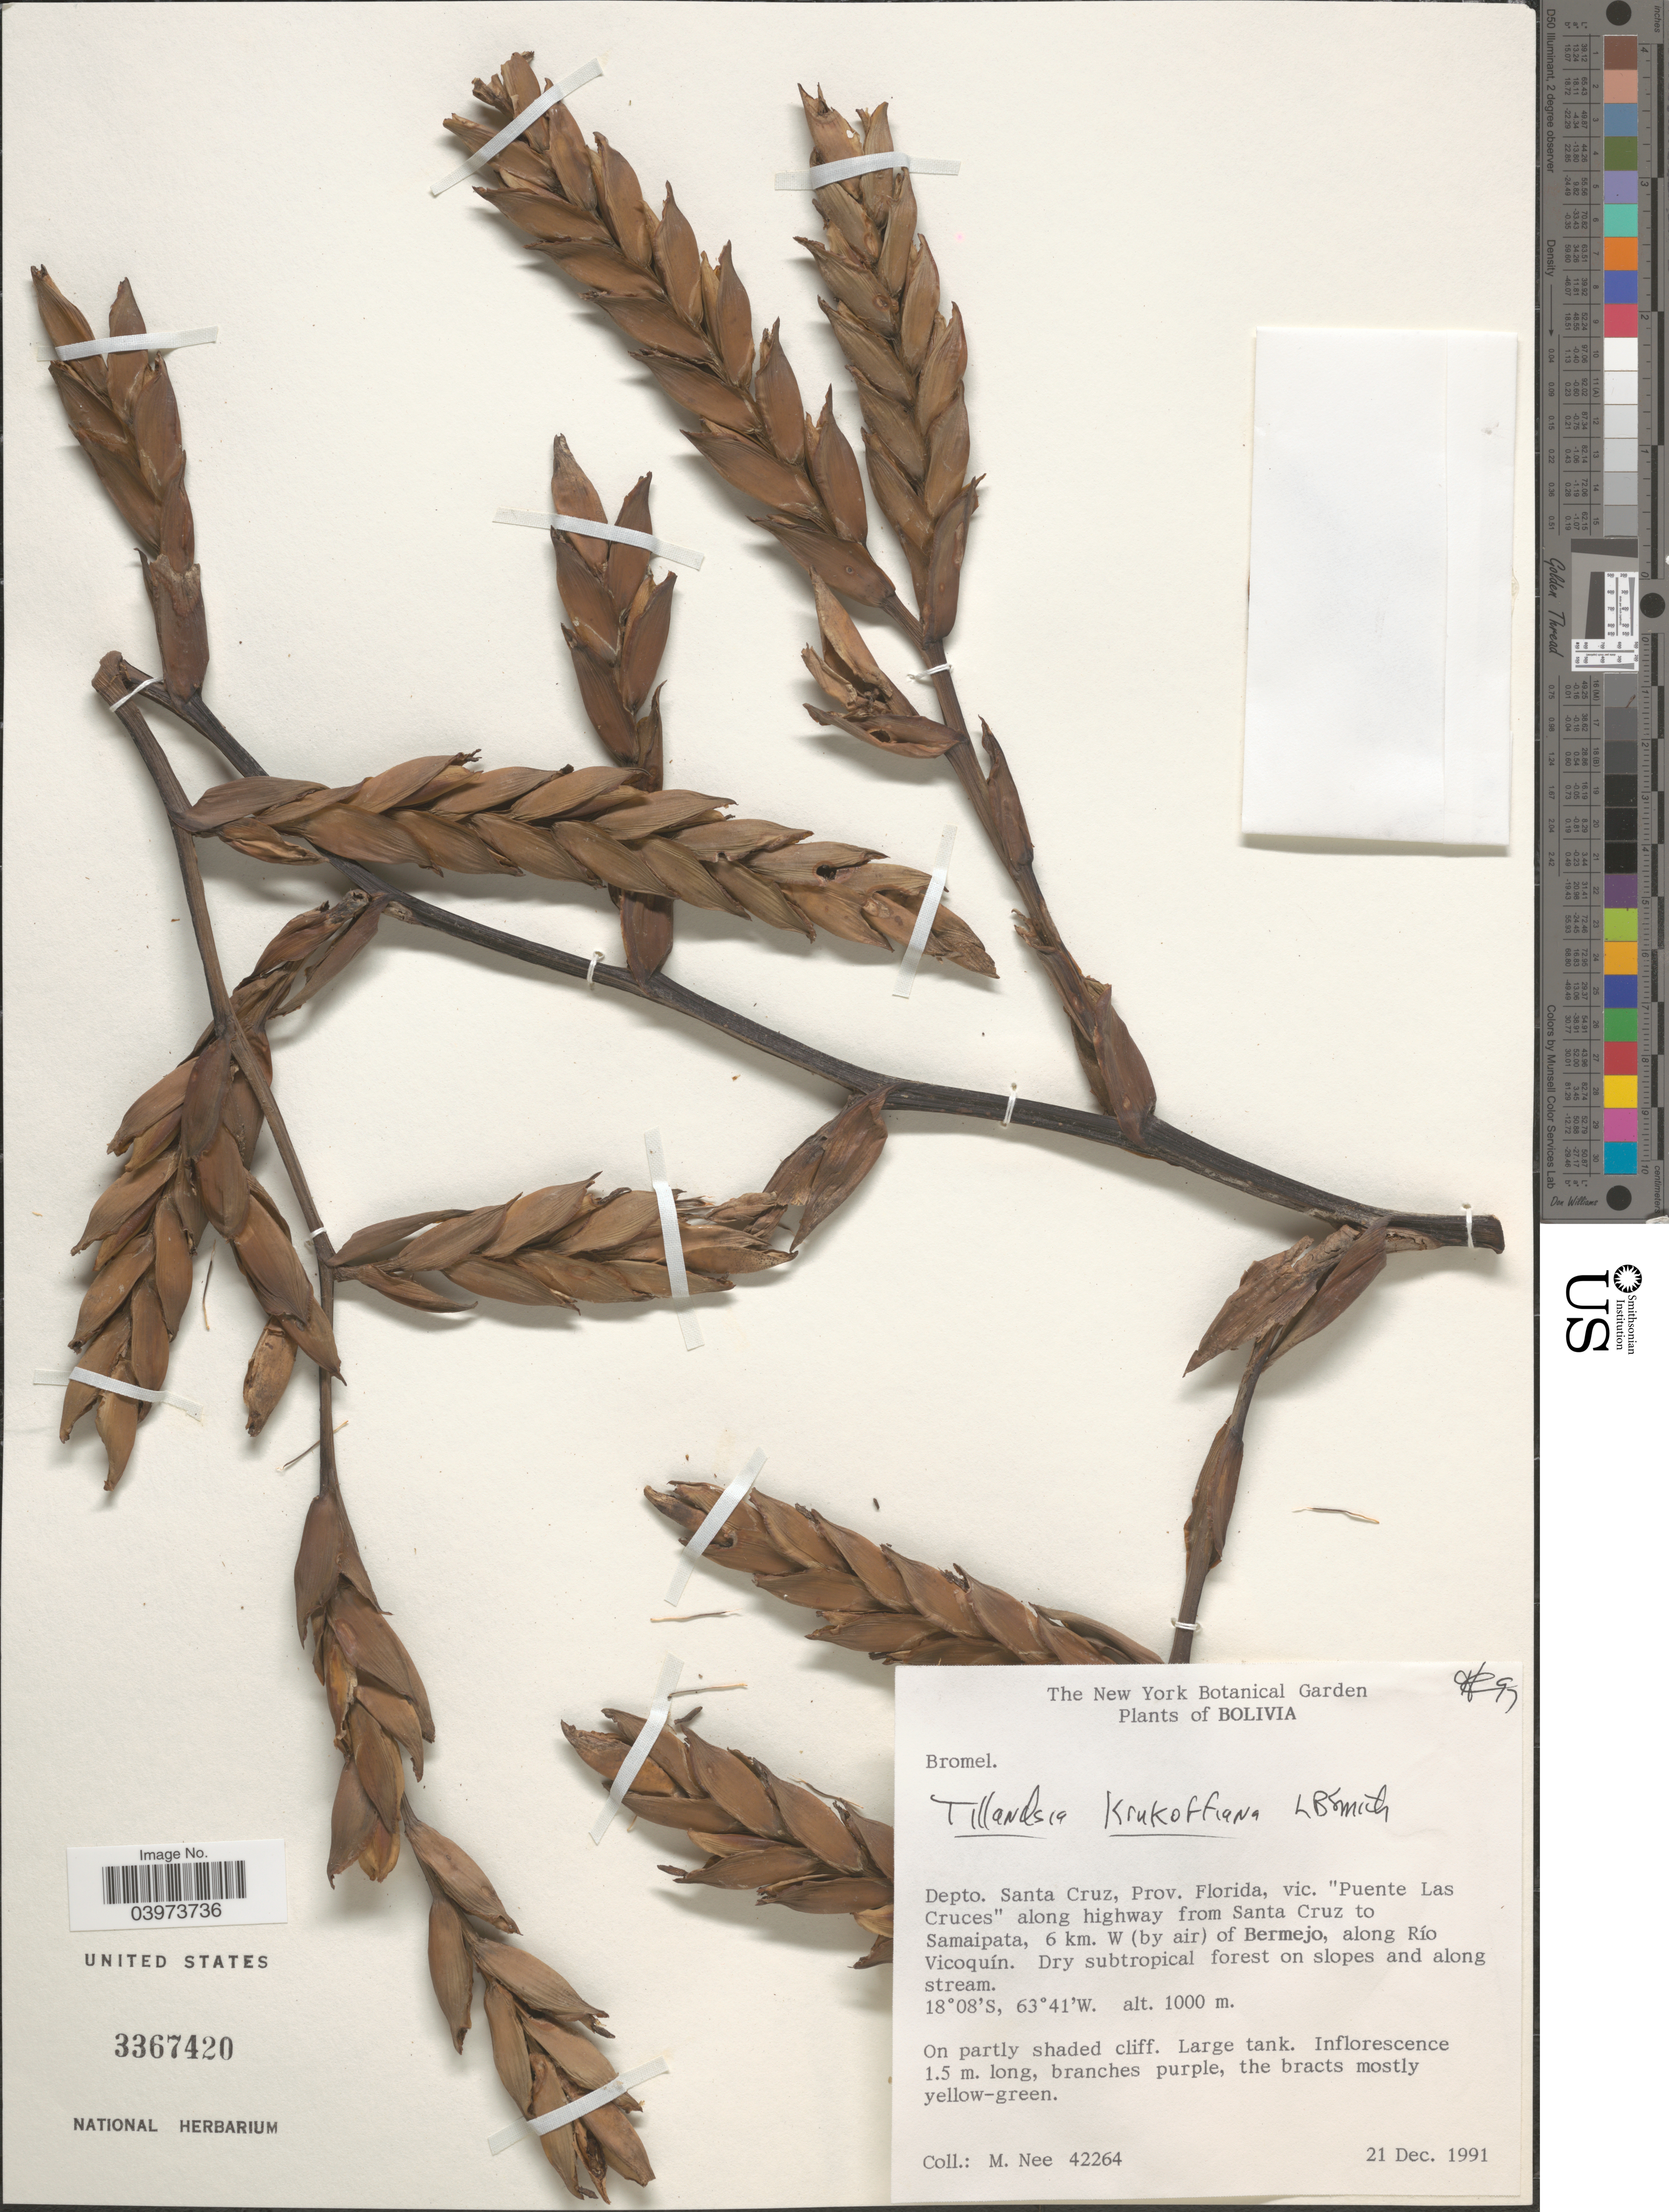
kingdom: Plantae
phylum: Tracheophyta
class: Liliopsida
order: Poales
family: Bromeliaceae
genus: Tillandsia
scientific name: Tillandsia krukoffiana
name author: L.B. Sm.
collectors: M. Nee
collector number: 42264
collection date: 1991-12-21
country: Argentina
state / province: Santa Cruz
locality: Depto. Santa Cruz, Prov. Florida, vic. "Puente Las Cruces" along highway from Santa Cruz to Samaipata, 6 km. W (by air) of Bermejo, along Río Vicoquín.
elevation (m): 1000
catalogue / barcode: US 3367420